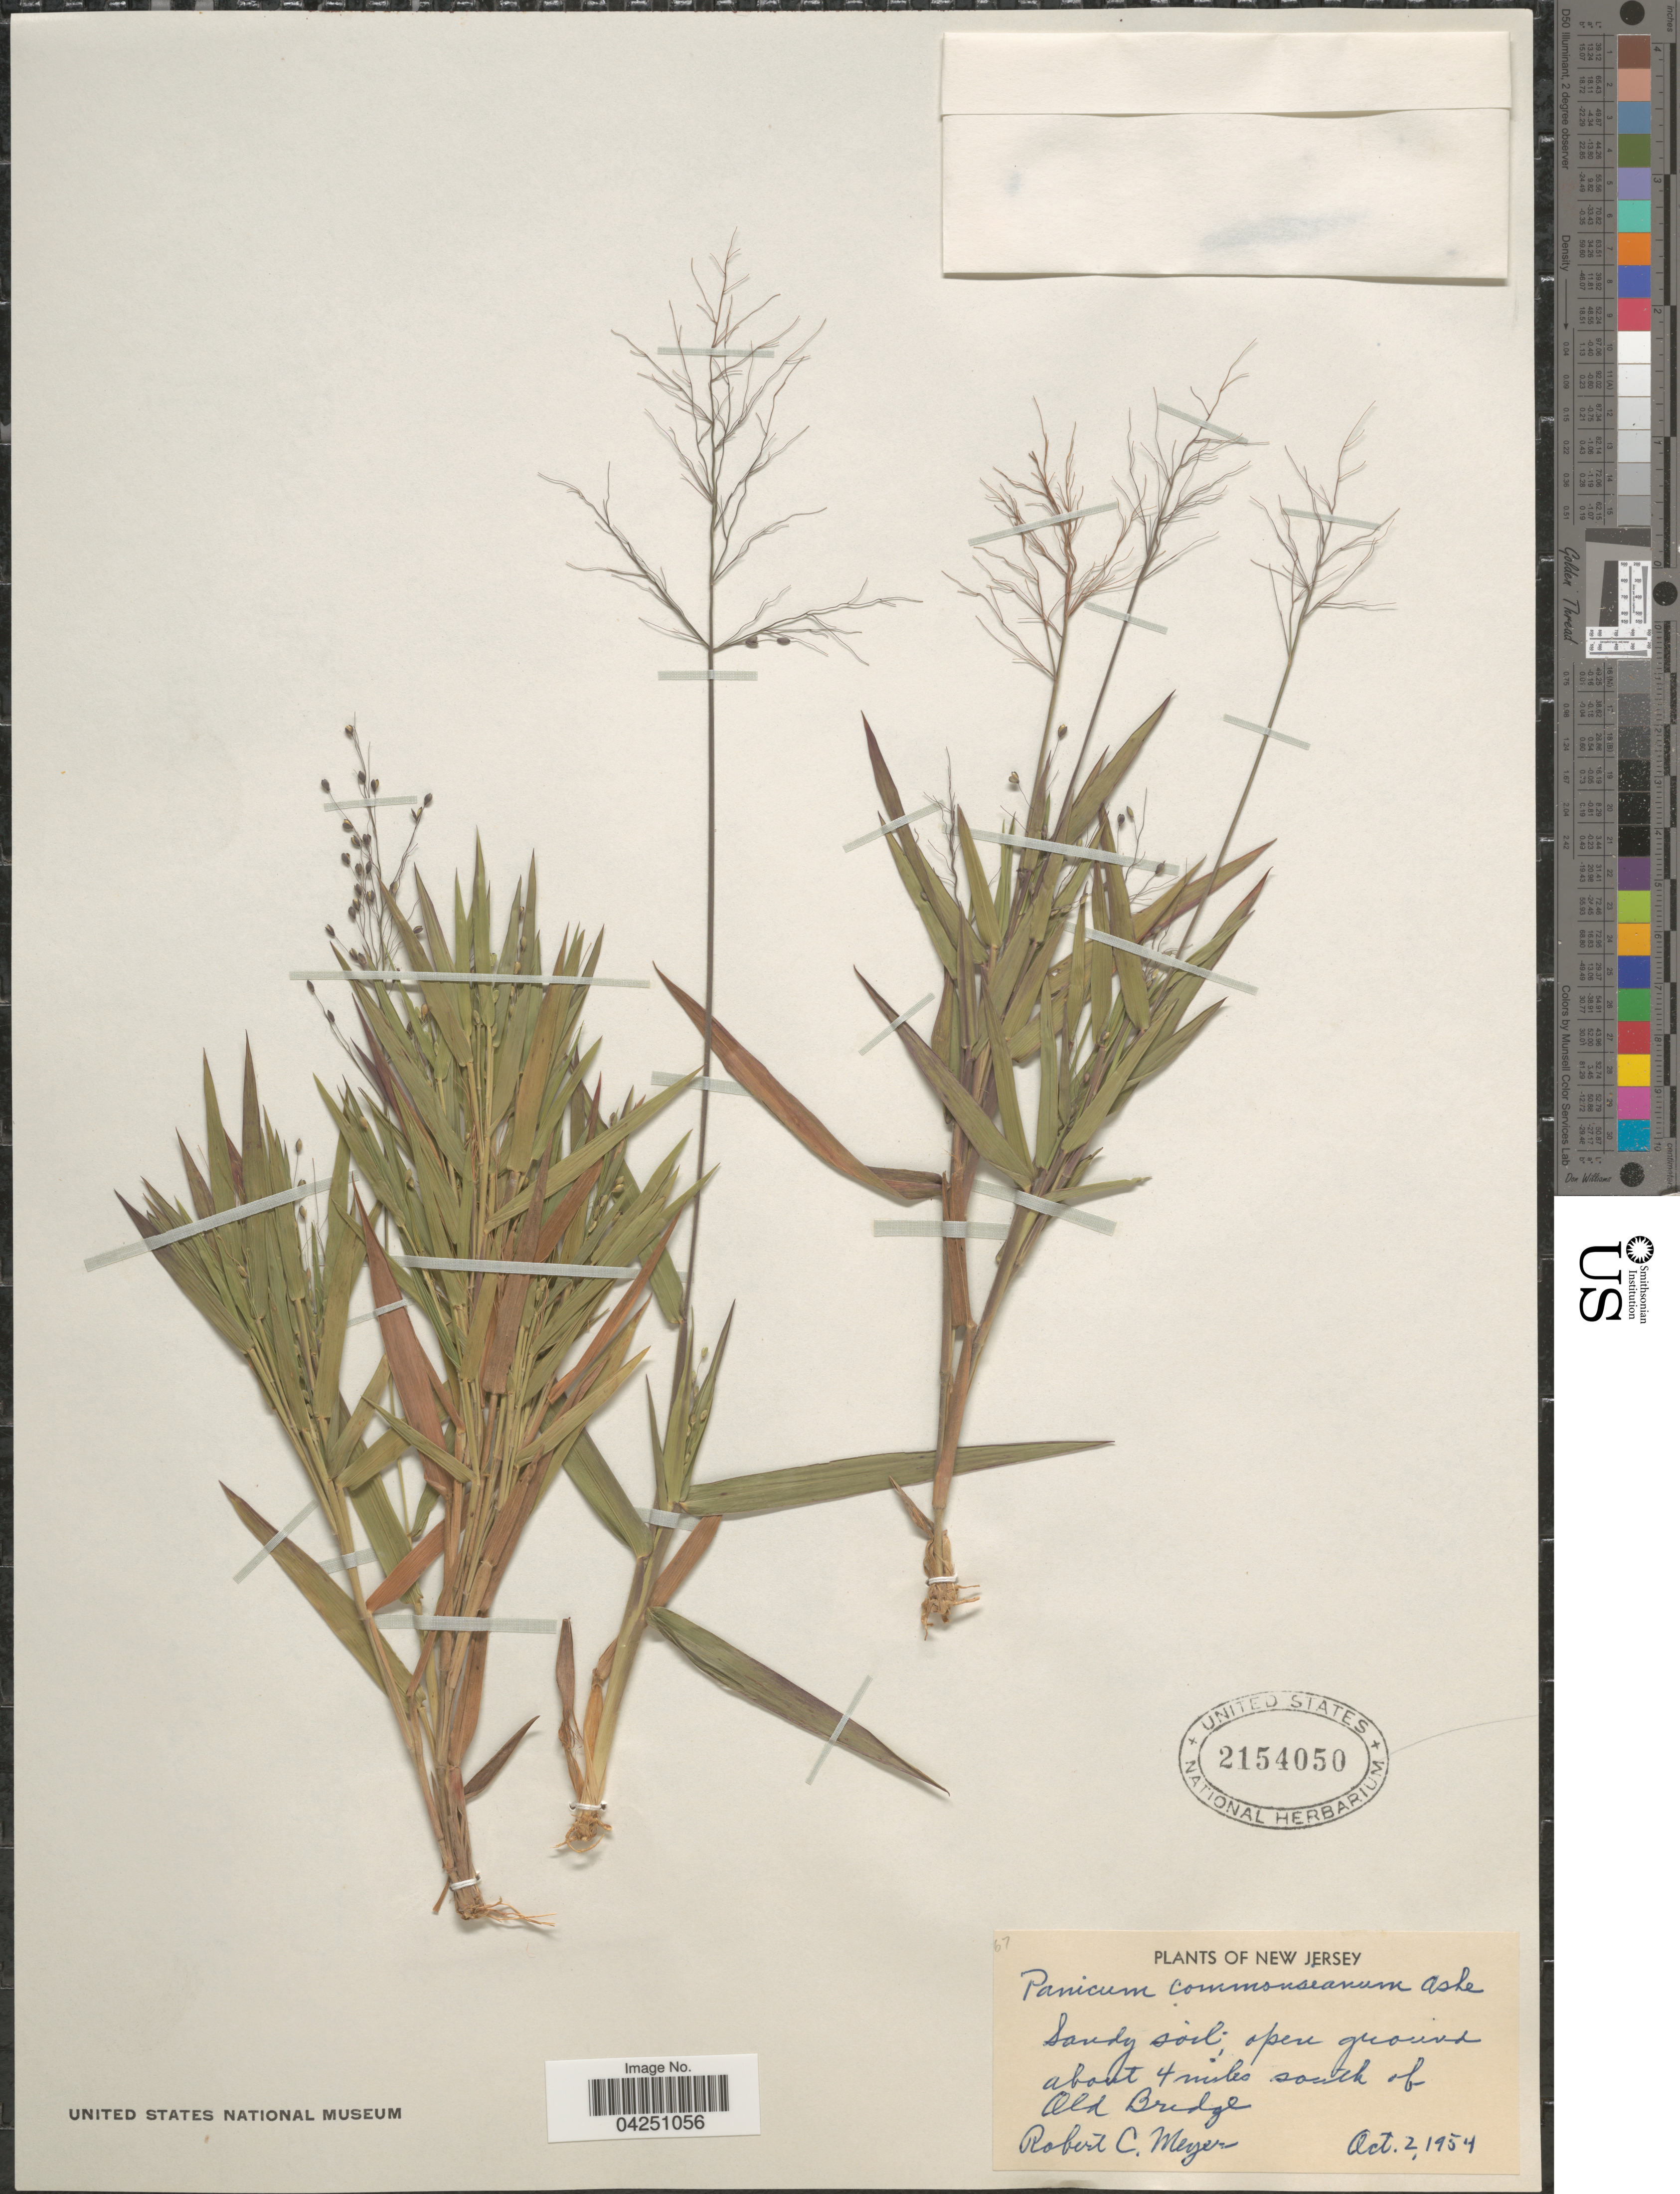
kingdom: Plantae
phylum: Tracheophyta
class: Liliopsida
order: Poales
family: Poaceae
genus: Dichanthelium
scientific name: Dichanthelium acuminatum var. acuminatum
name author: (Sw.) Gould & C.A. Clark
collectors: R. Meyer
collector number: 67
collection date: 1954-10-02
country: United States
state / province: New Jersey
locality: Open ground about 4 miles south of Old Bridge.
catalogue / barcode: US 2154050